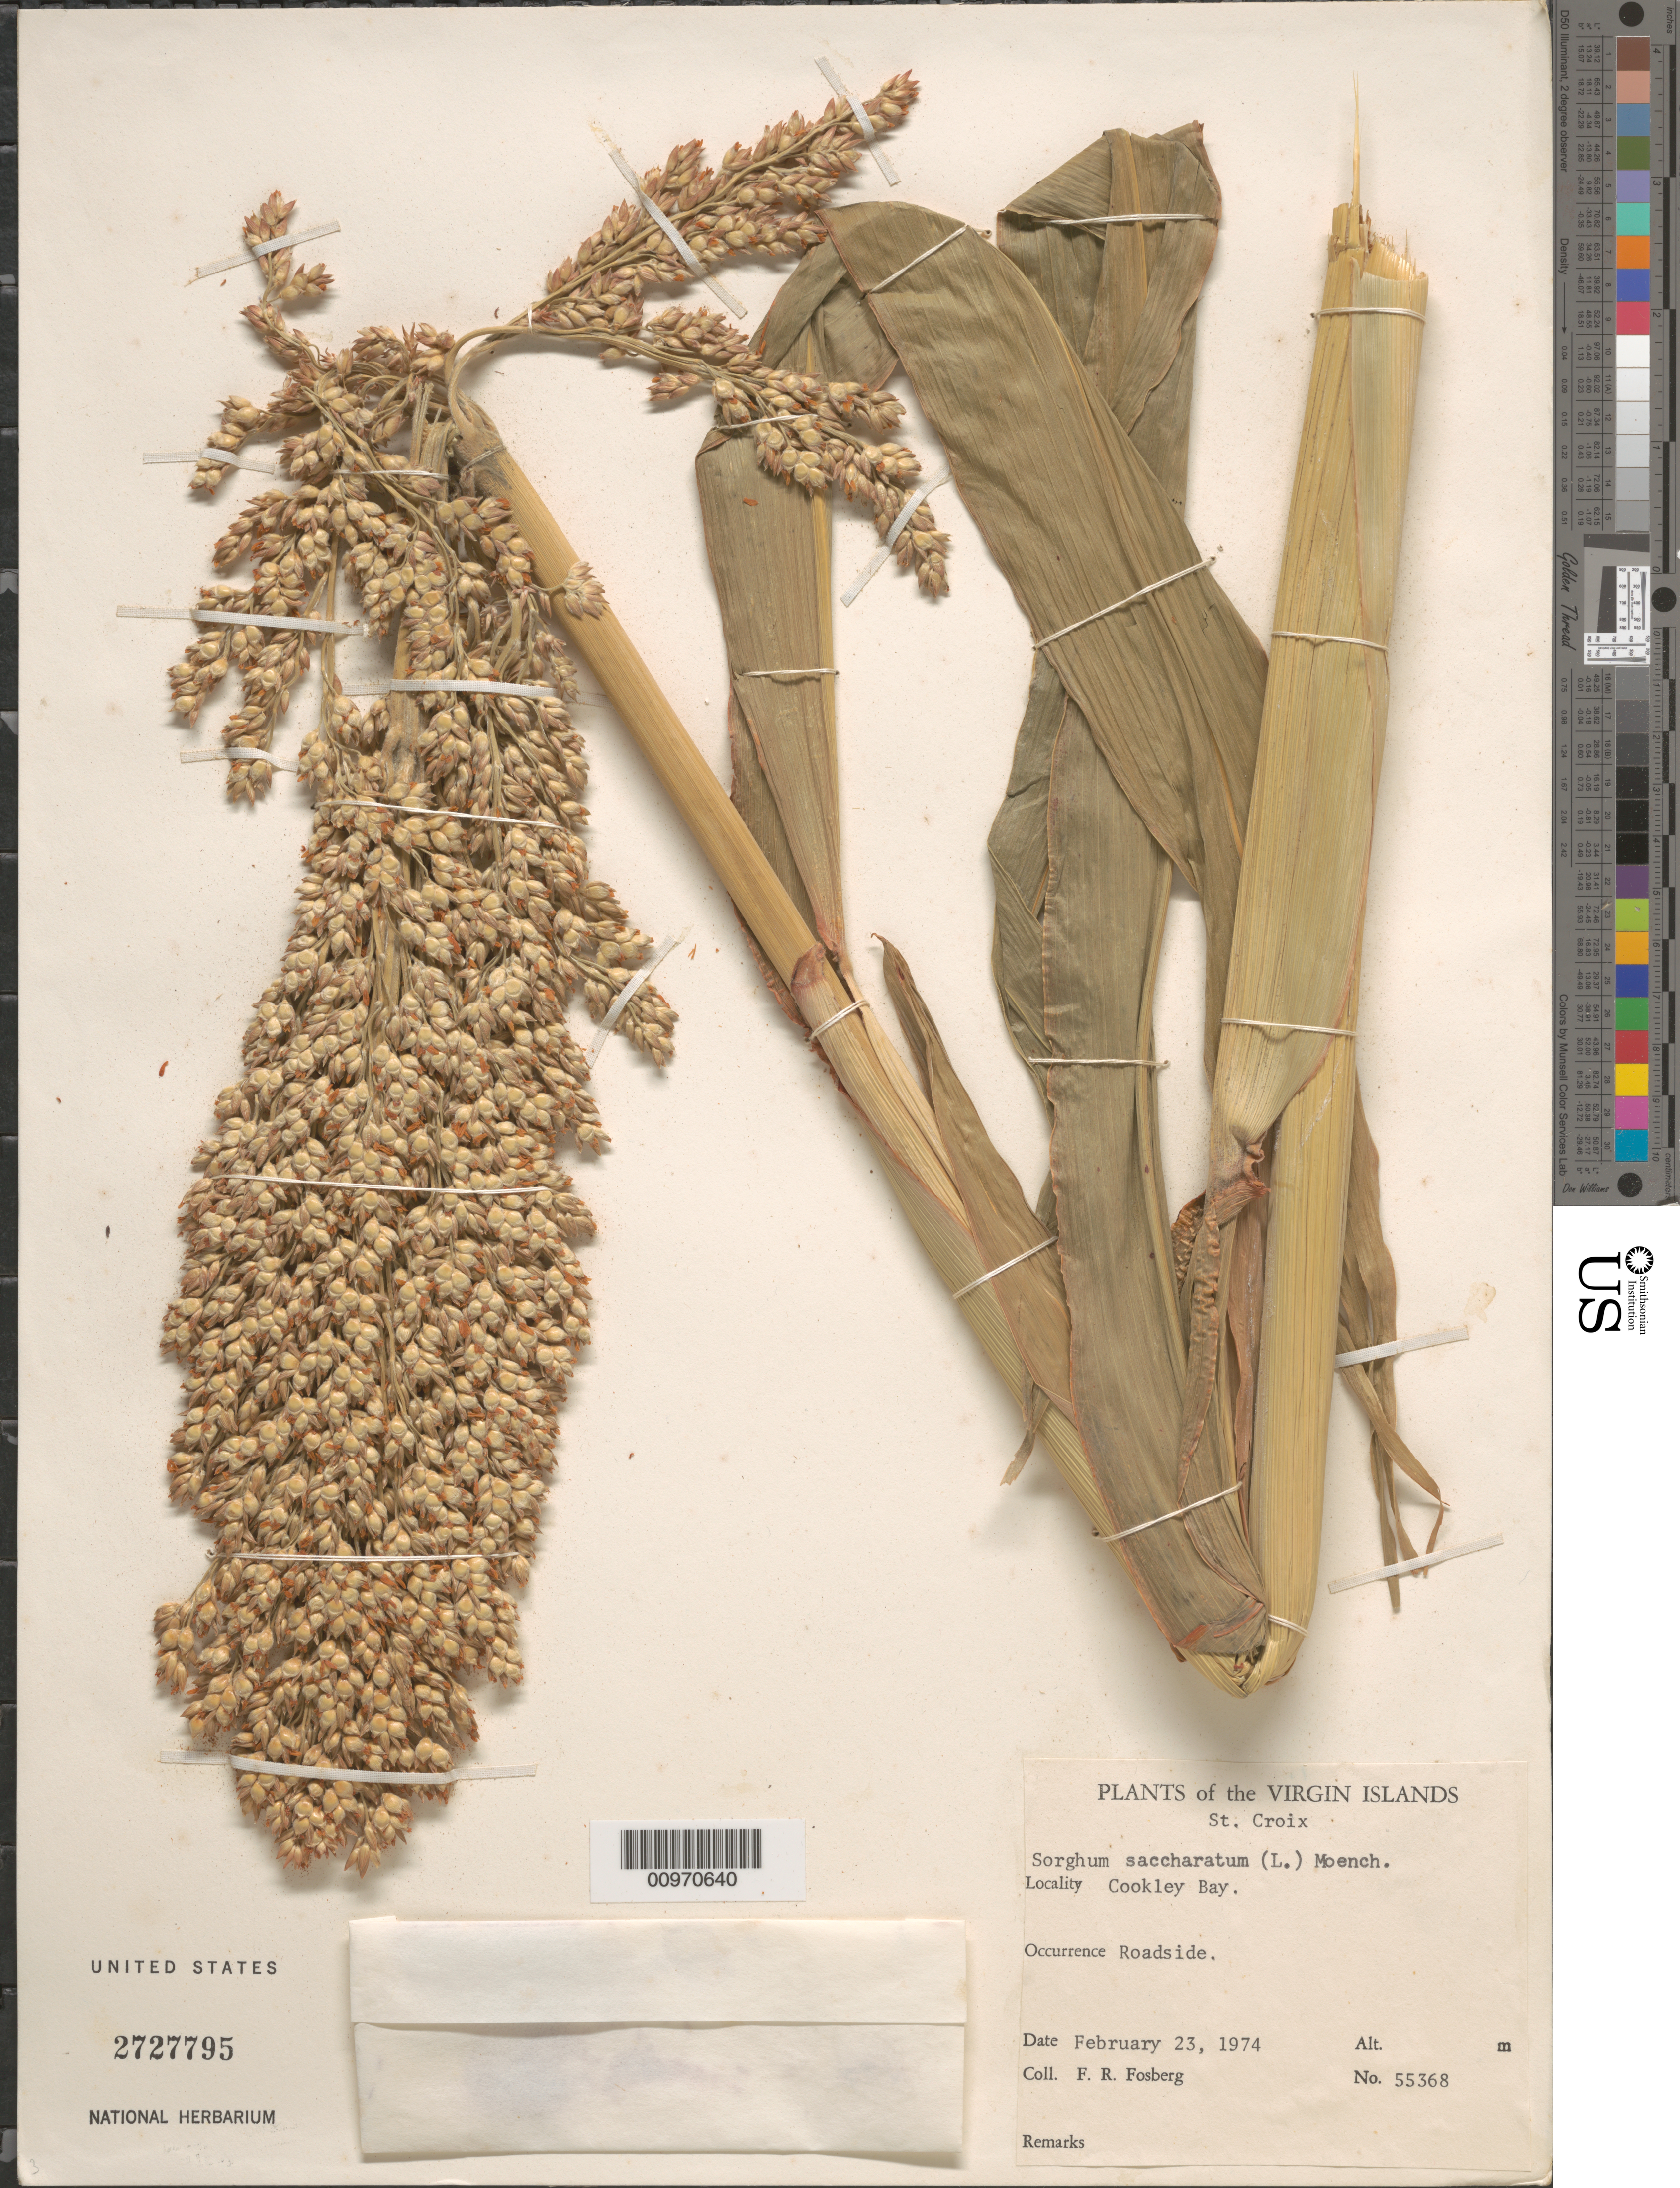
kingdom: Plantae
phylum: Tracheophyta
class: Liliopsida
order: Poales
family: Poaceae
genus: Sorghum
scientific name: Sorghum saccharatum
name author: (L.) Moench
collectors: F. R. Fosberg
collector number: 55368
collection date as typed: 23 Feb 1974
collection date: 1974-02-23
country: U.S. Virgin Islands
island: St. Croix I.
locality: Cookley Bay.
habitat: Roadside.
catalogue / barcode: US 2727795